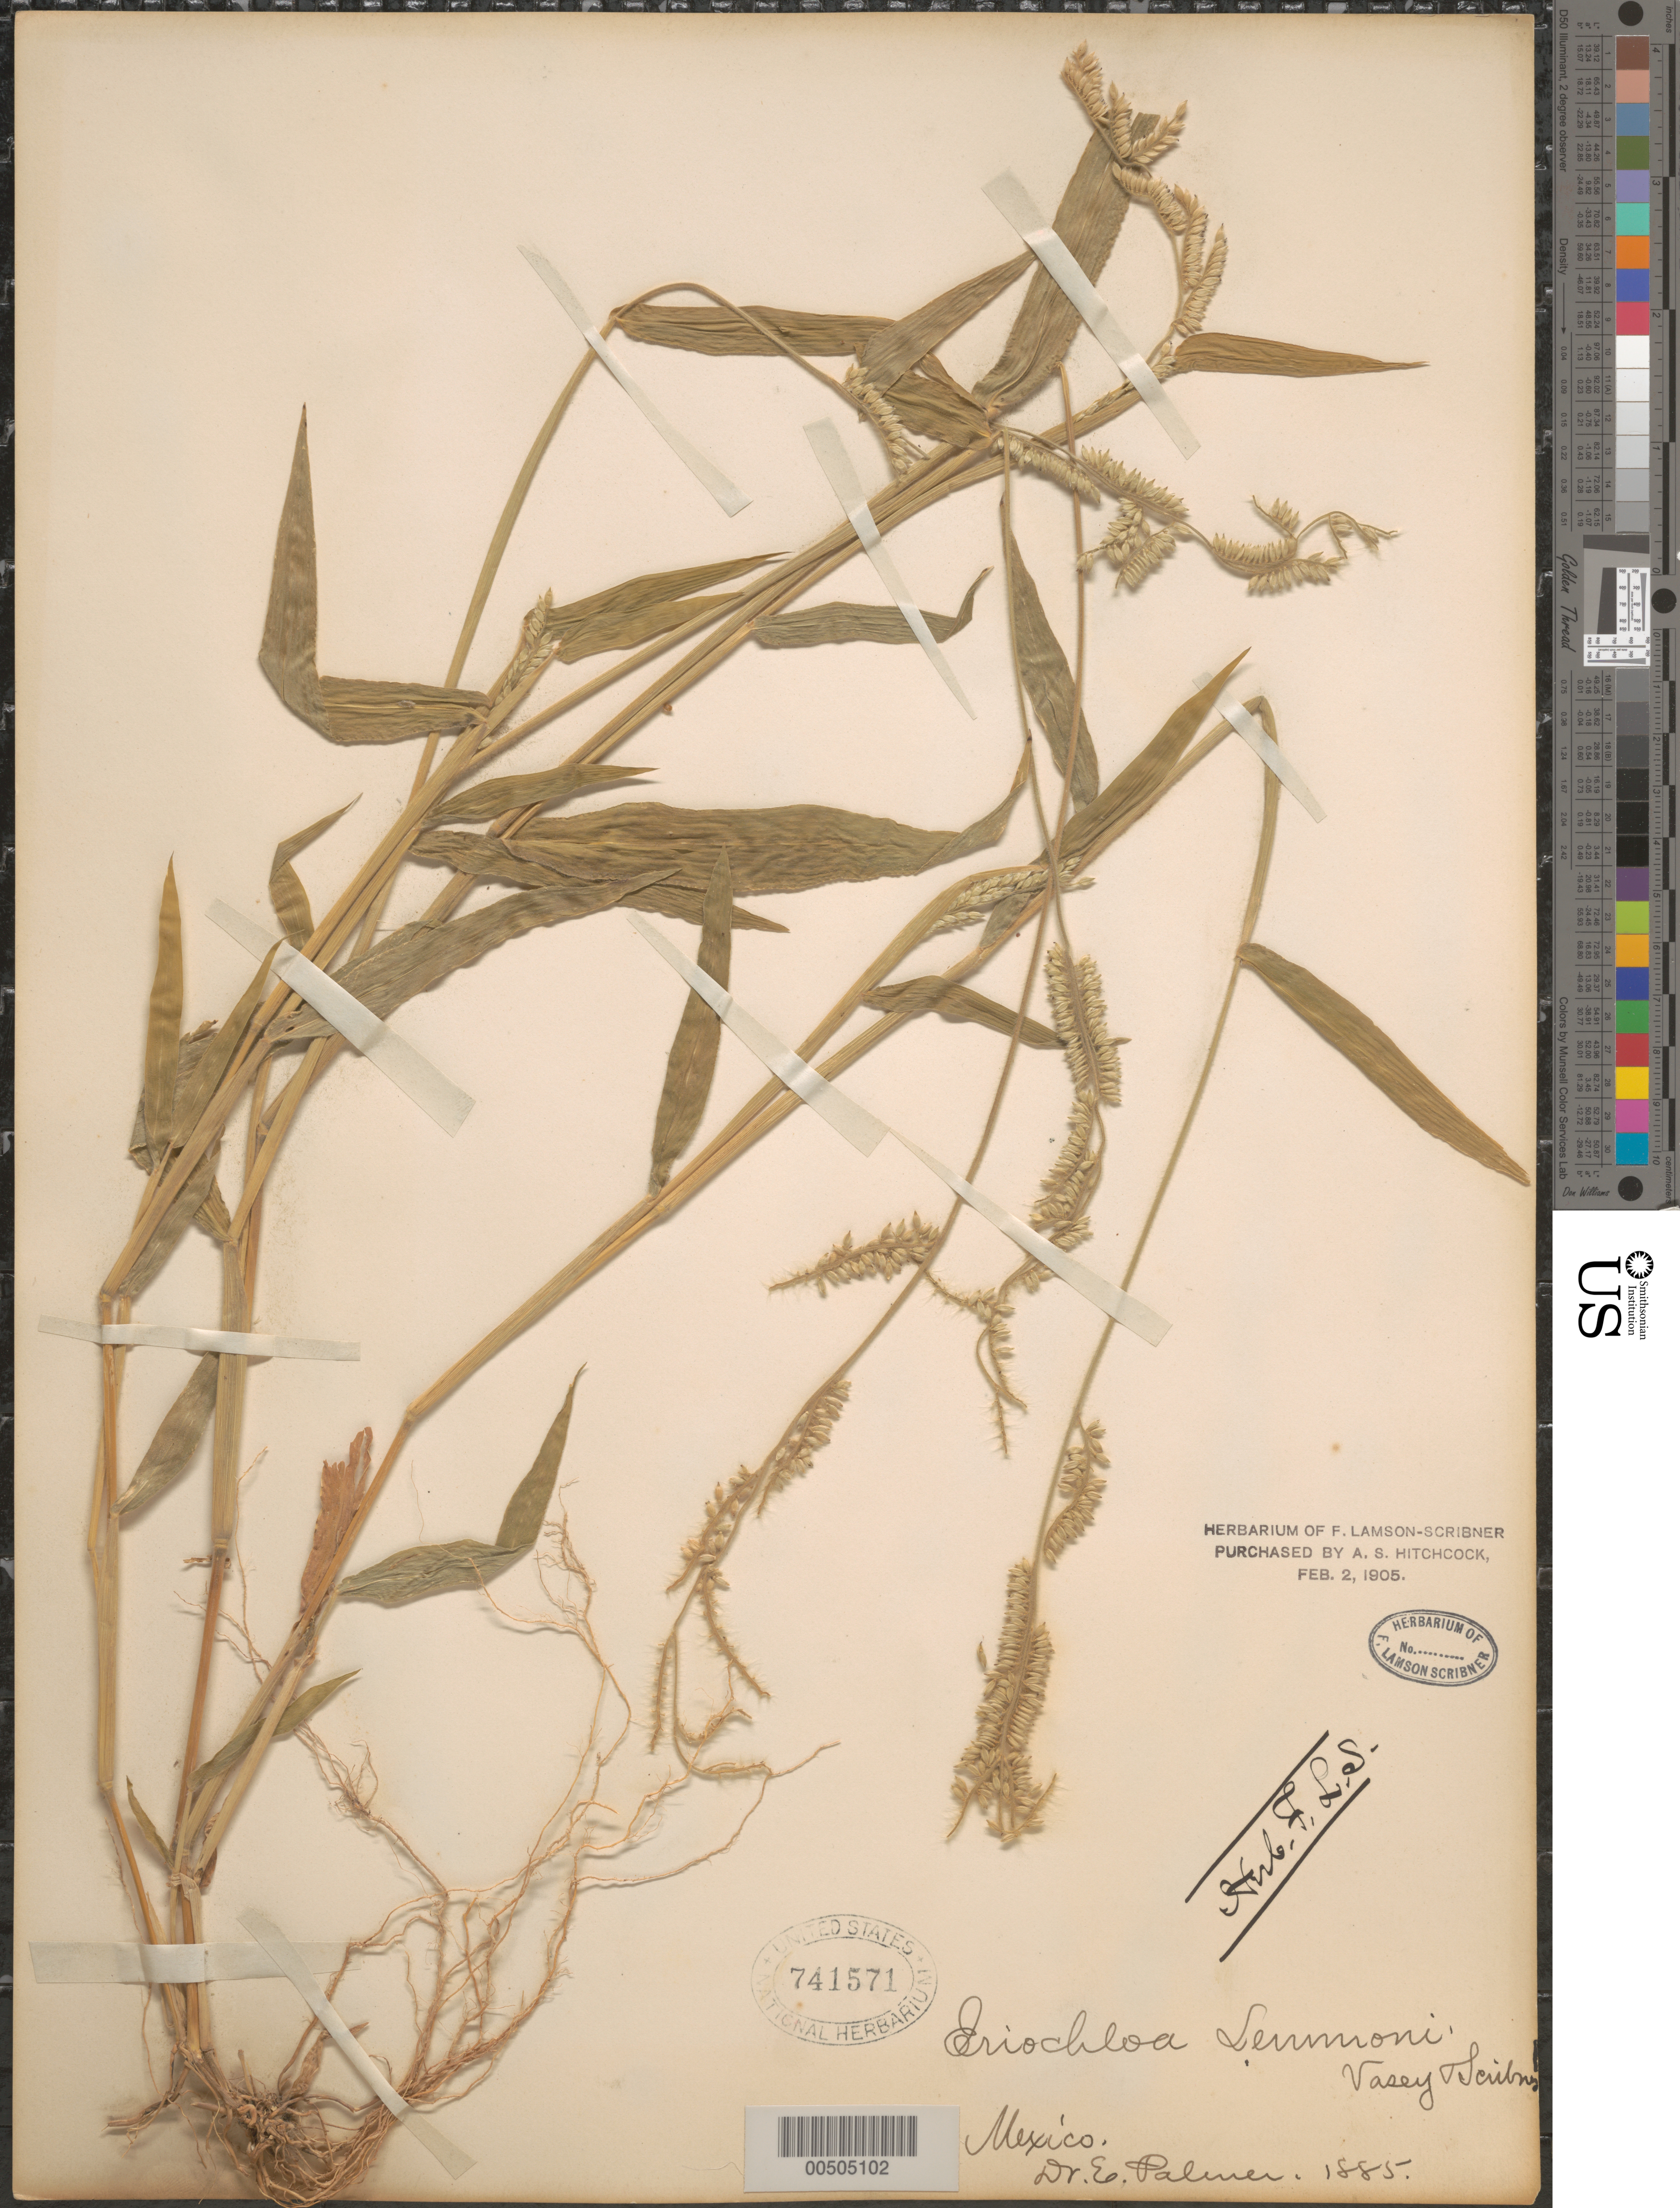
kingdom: Plantae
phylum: Tracheophyta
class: Liliopsida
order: Poales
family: Poaceae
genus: Eriochloa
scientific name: Eriochloa lemmonii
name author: Vasey & Scribn.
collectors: E. Palmer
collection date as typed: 1885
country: Mexico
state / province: Chihuahua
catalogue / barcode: US 741571